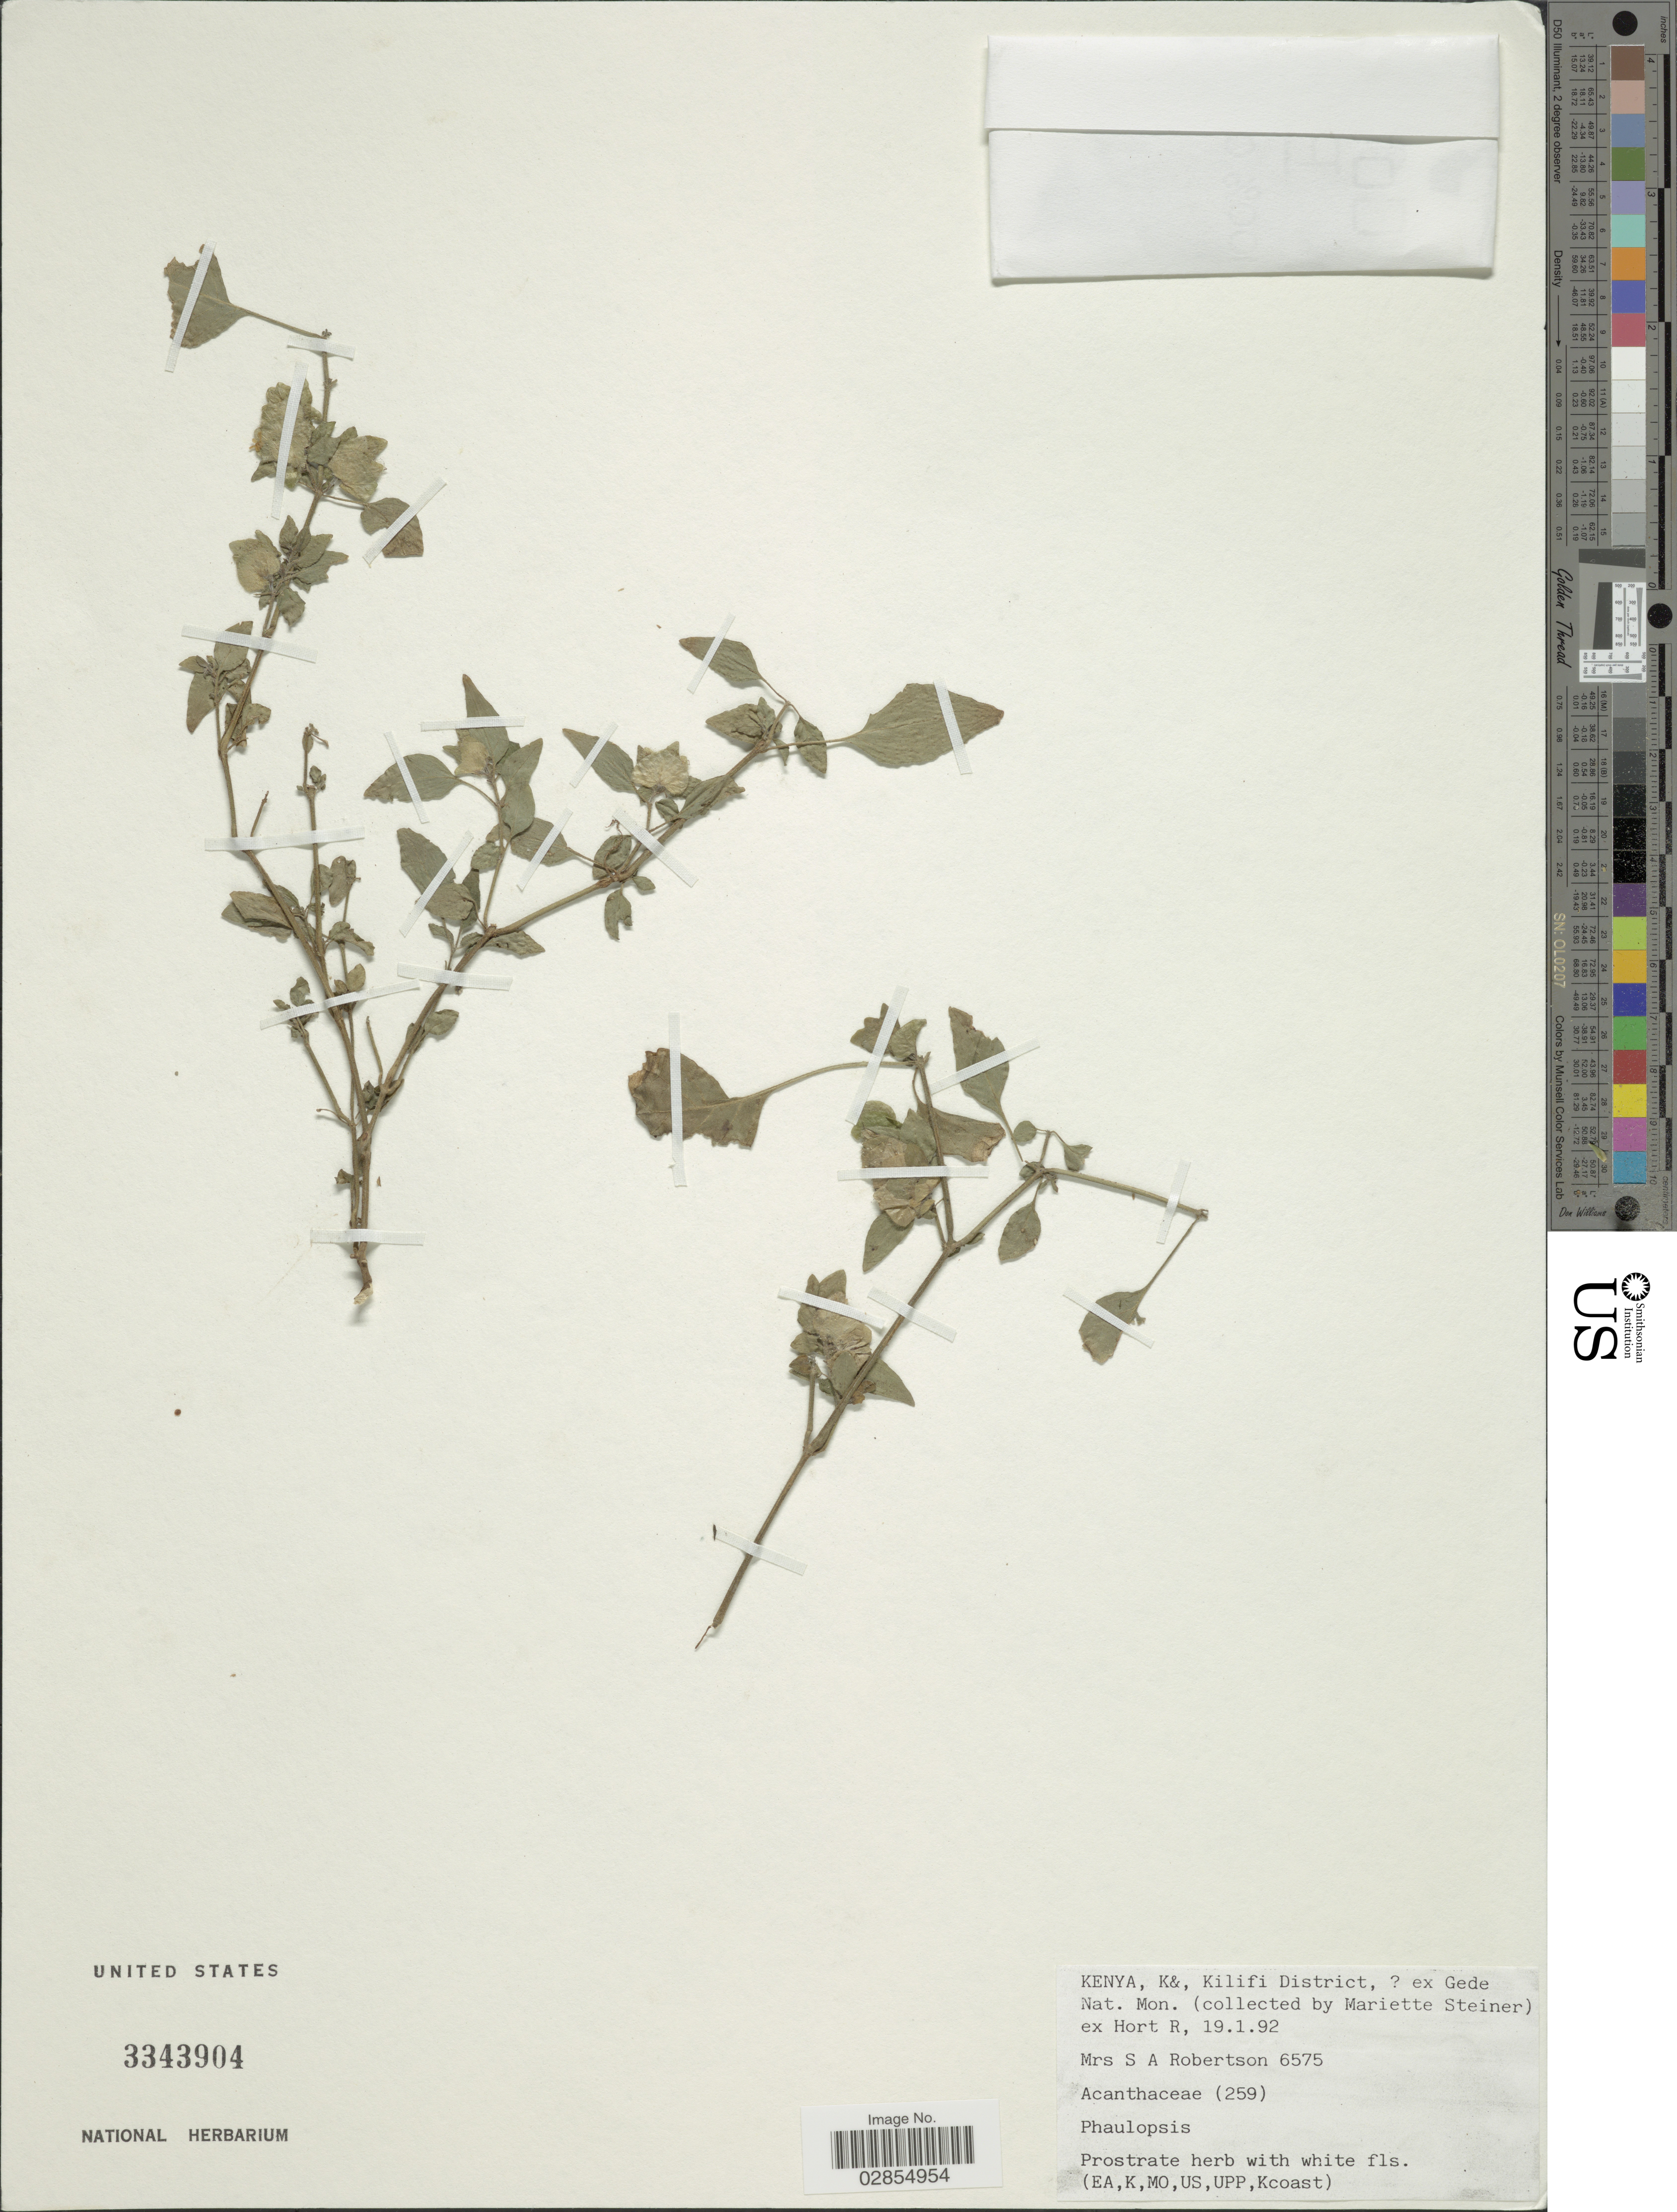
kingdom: Plantae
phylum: Tracheophyta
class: Magnoliopsida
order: Lamiales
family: Acanthaceae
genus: Phaulopsis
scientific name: Phaulopsis sp.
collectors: S. Robertson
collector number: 6575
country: Kenya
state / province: Kilifi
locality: K&, Kilifi District.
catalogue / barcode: US 3343904